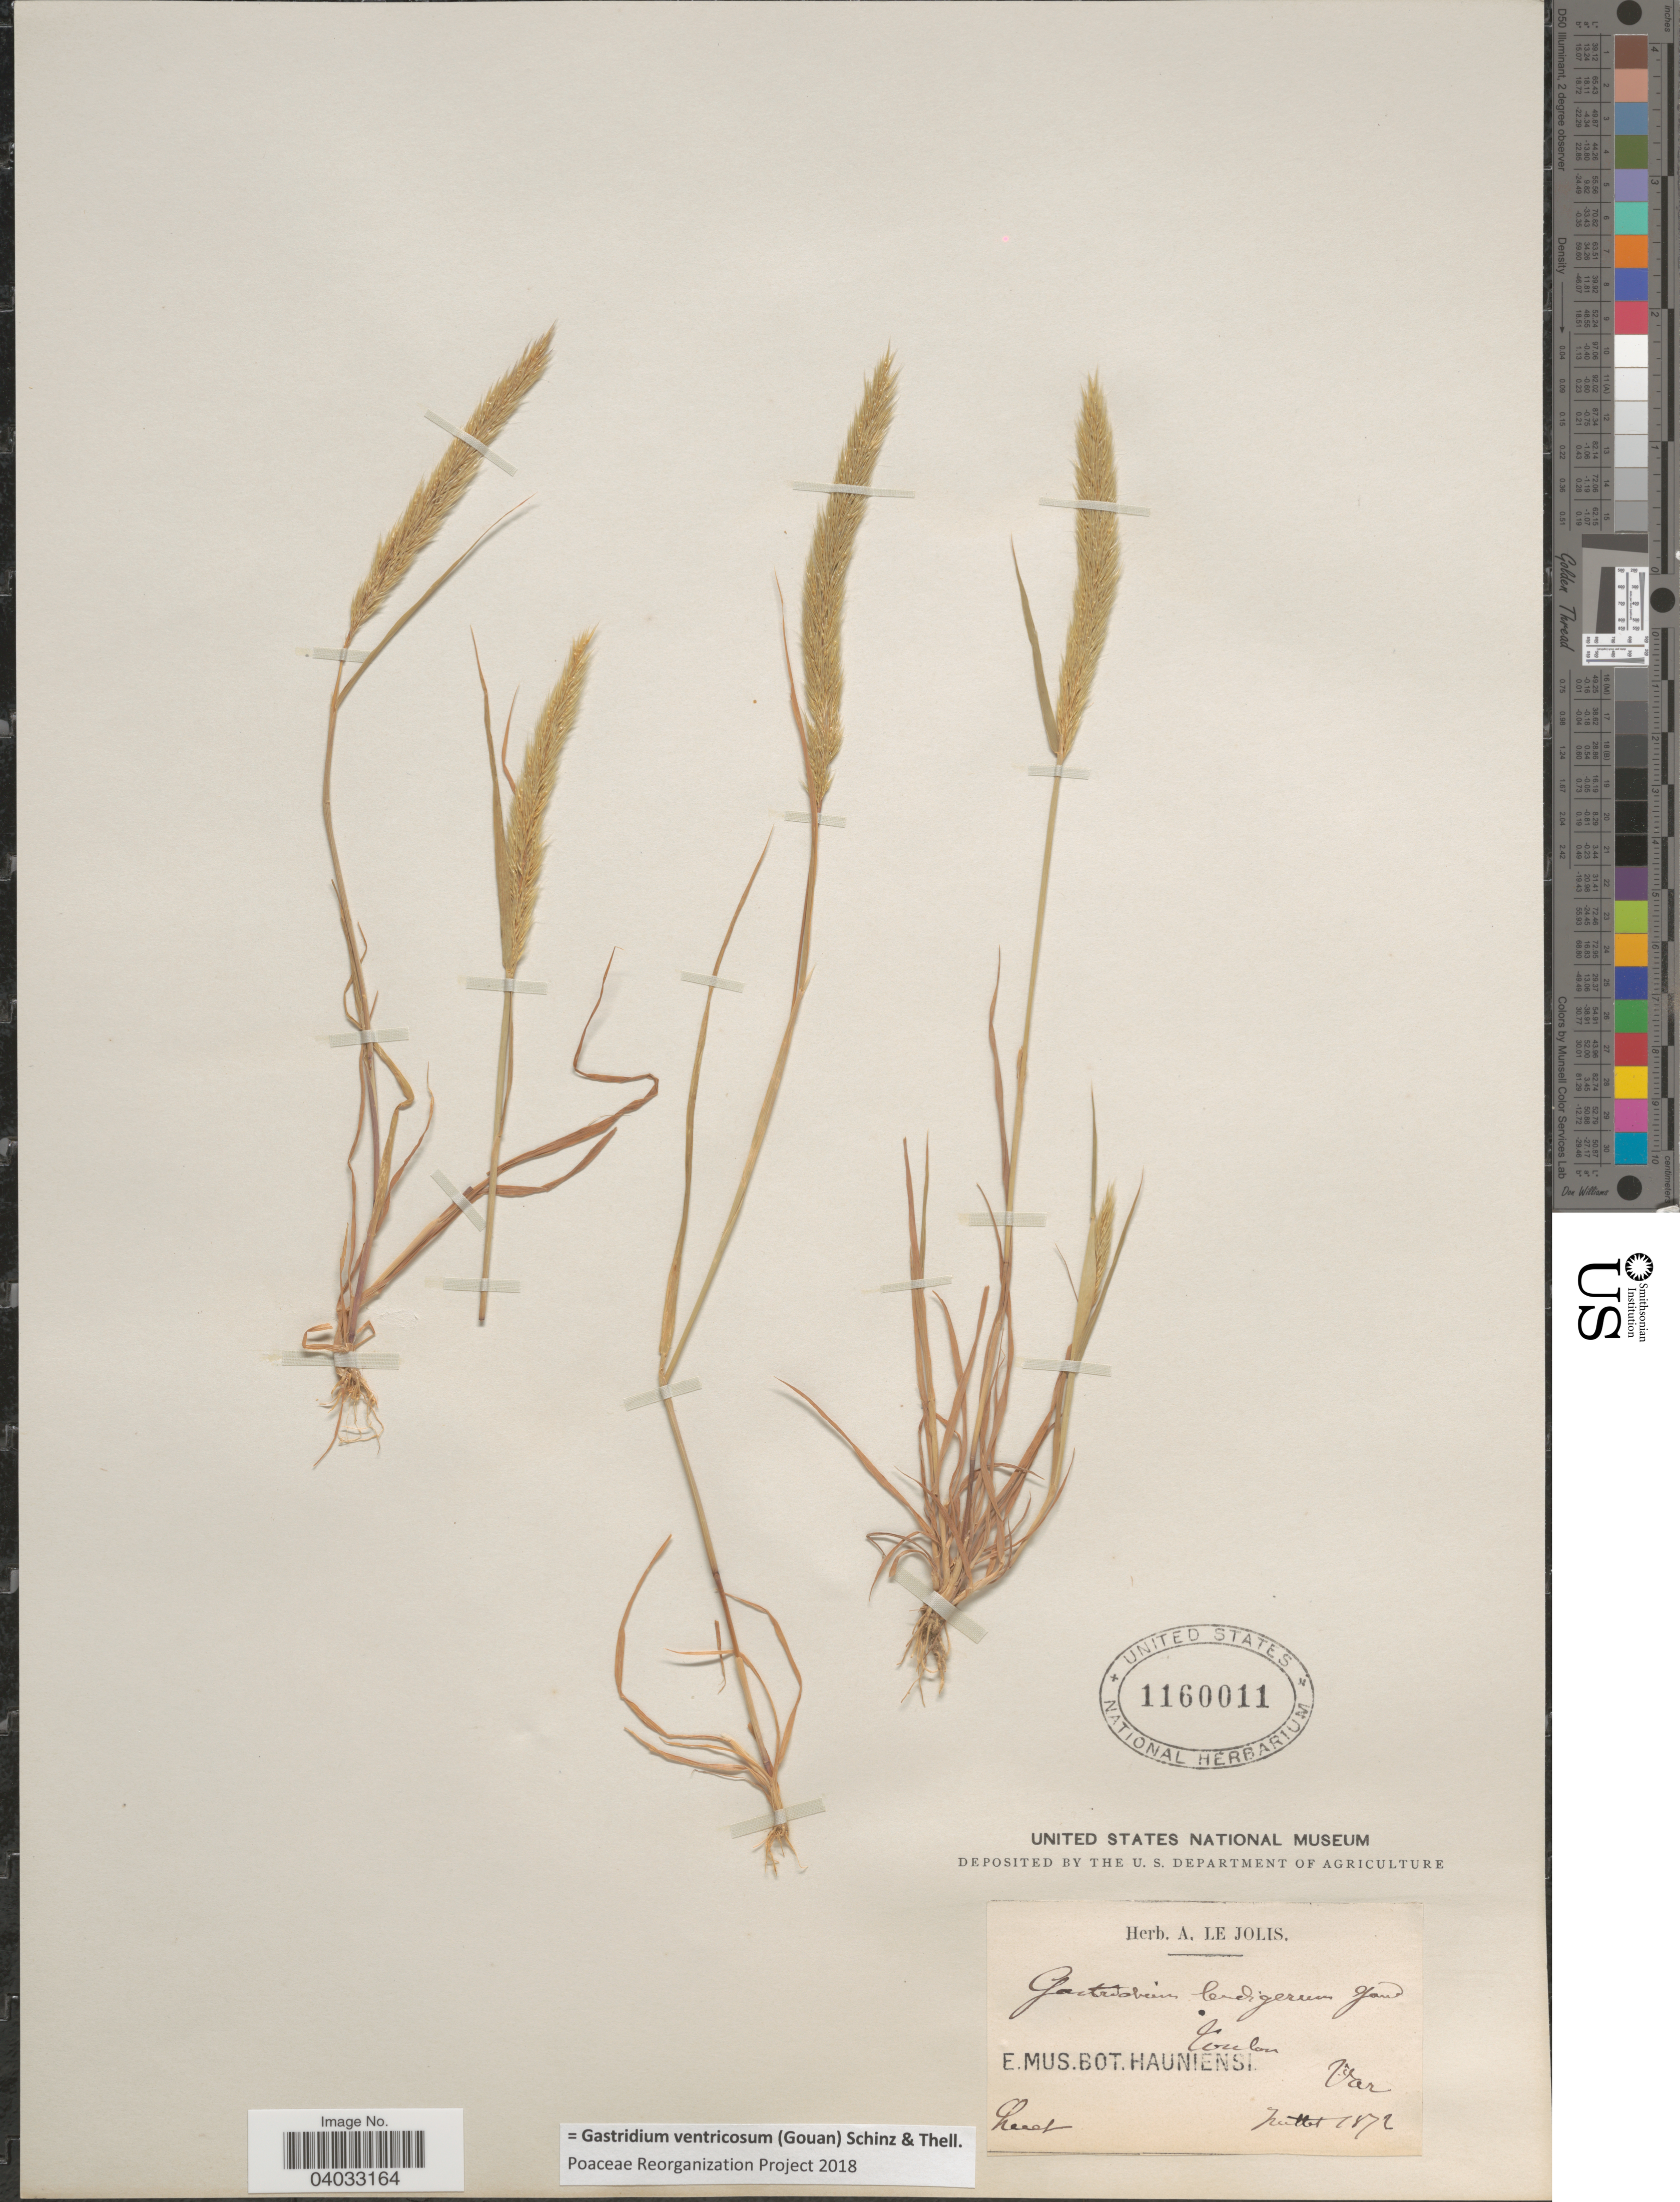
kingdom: Plantae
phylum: Tracheophyta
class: Liliopsida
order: Poales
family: Poaceae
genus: Gastridium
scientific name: Gastridium ventricosum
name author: (Gouan) Schinz & Thell.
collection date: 1872-07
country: France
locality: Toulon, Var.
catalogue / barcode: US 1160011